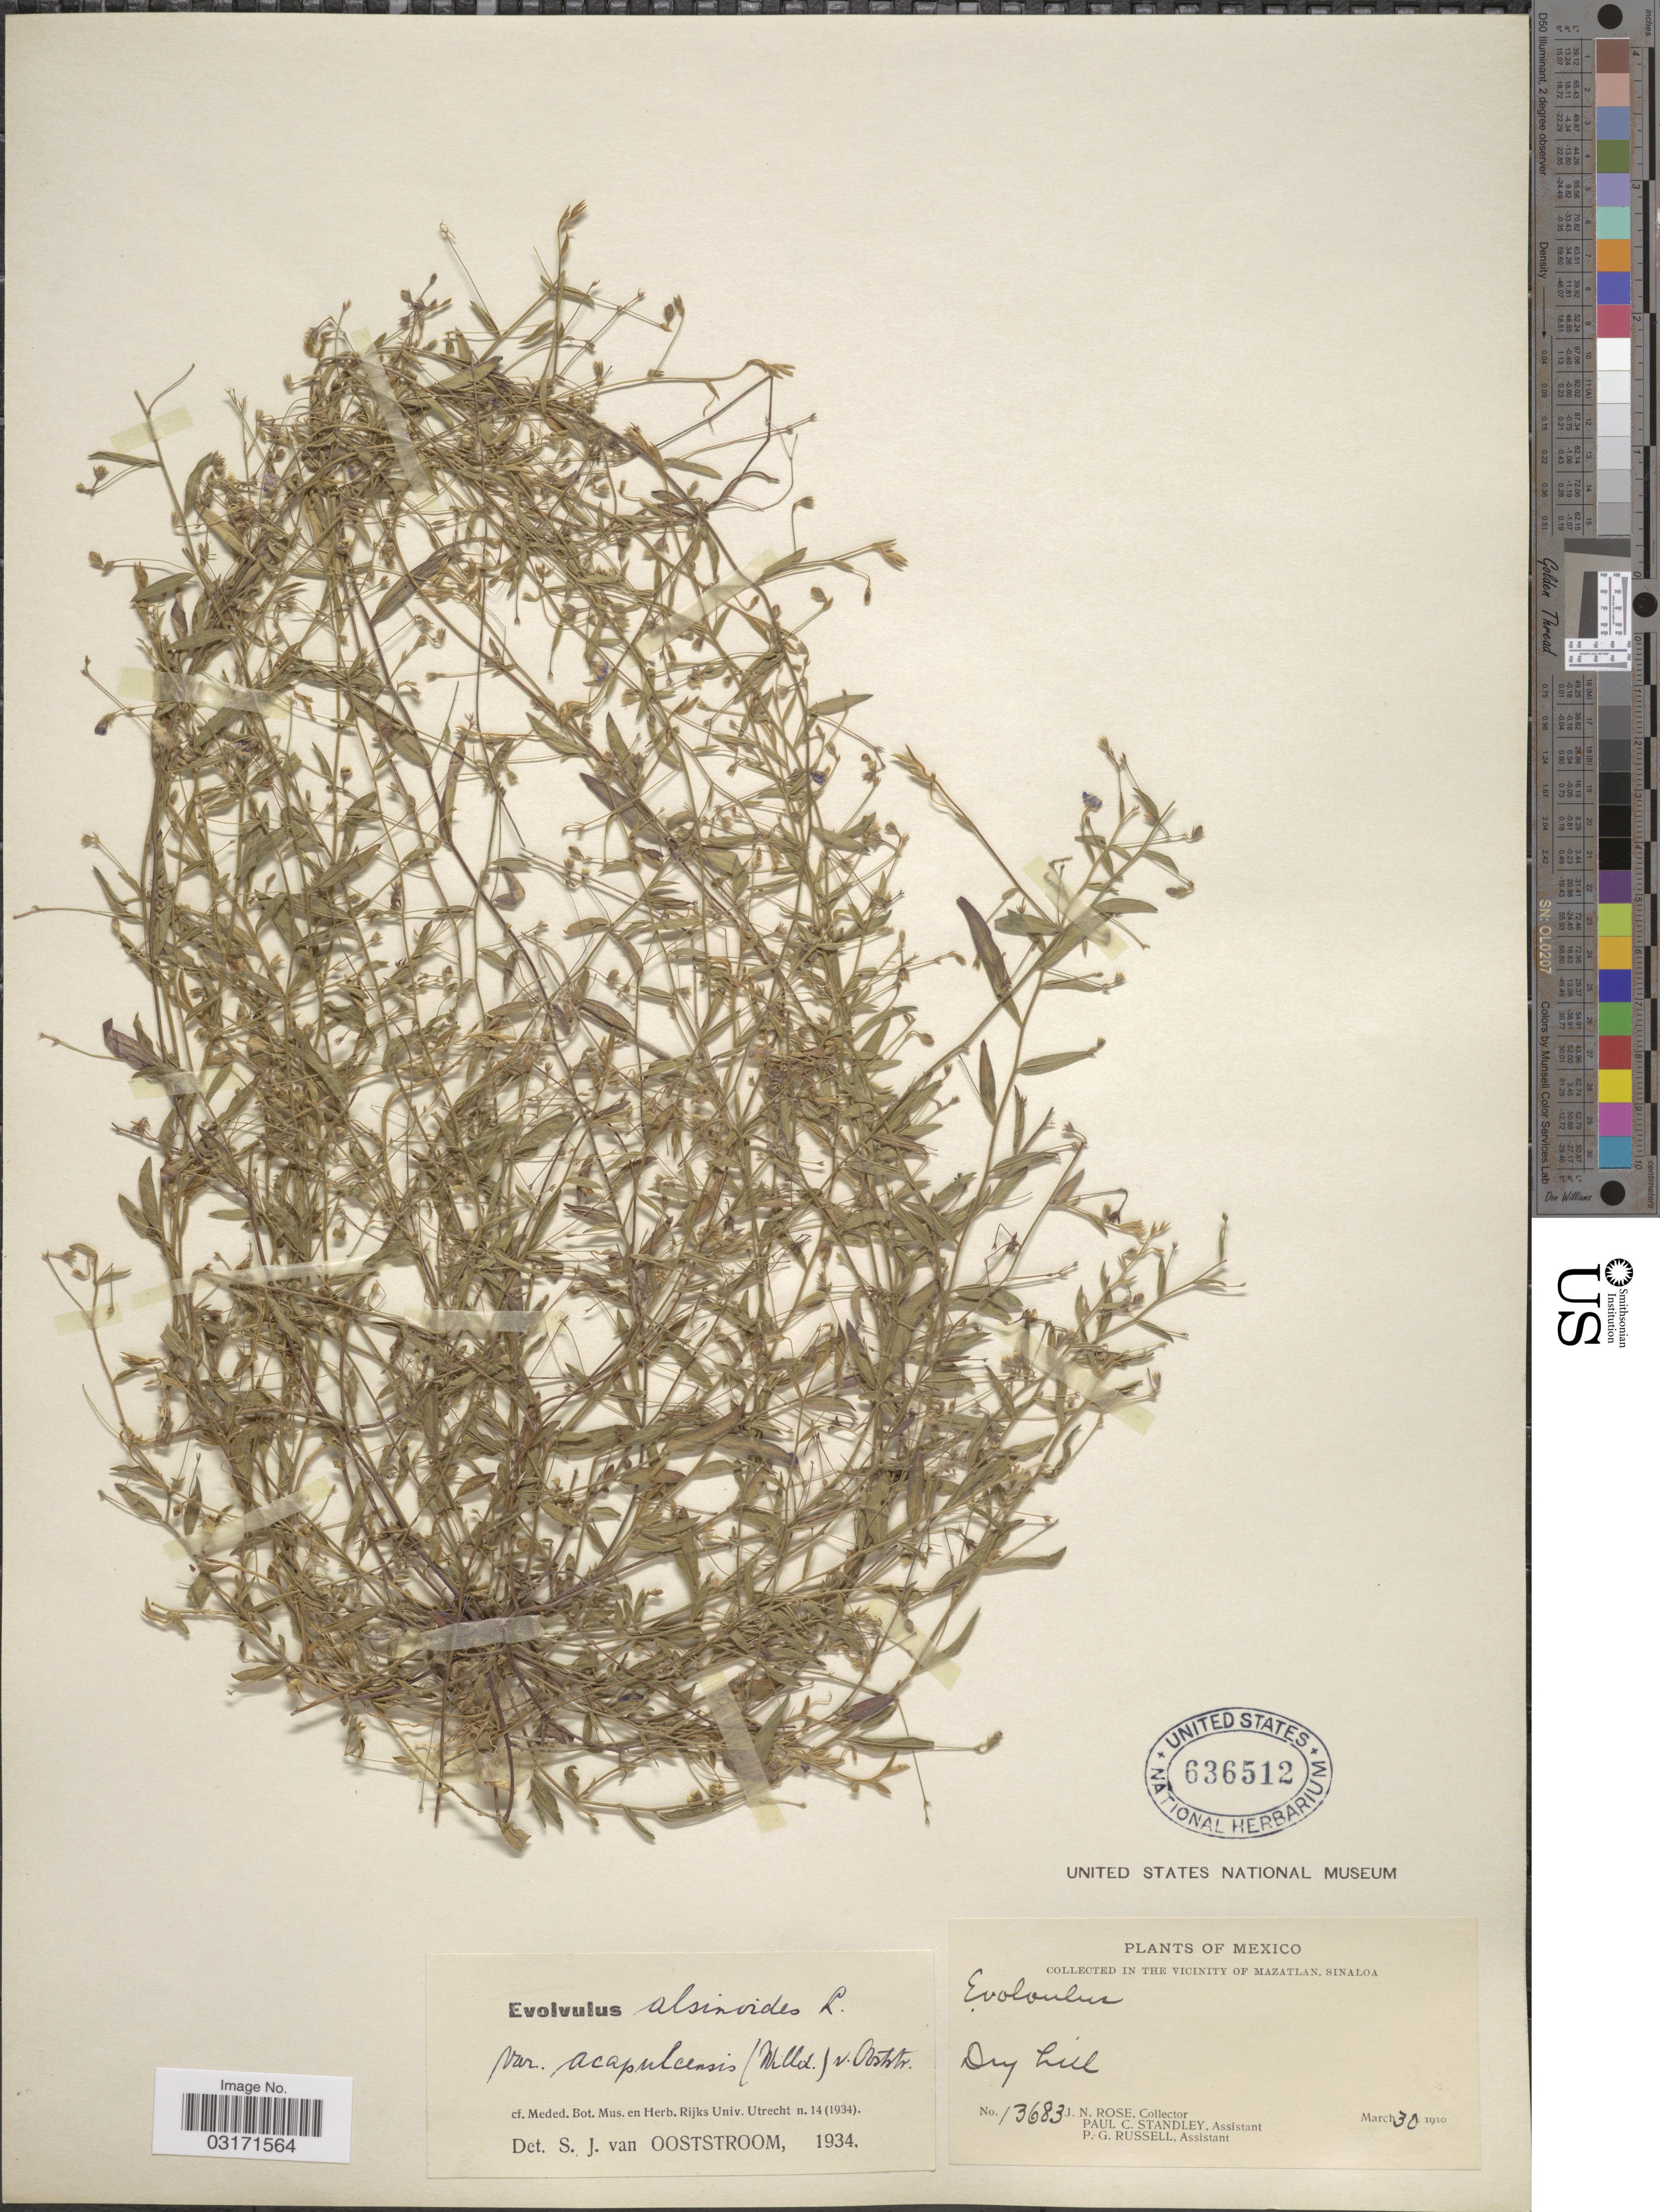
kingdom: Plantae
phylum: Tracheophyta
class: Magnoliopsida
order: Solanales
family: Convolvulaceae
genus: Evolvulus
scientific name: Evolvulus alsinoides var. acapulcensis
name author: (Willd. ex Schult.) Ooststr.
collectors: J. N. Rose, P. C. Standley & P. G. Russell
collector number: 13683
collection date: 1910-03-30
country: Mexico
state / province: Sinaloa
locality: In The Vicinity of Mazatlan, Sinaloa.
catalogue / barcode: US 636512